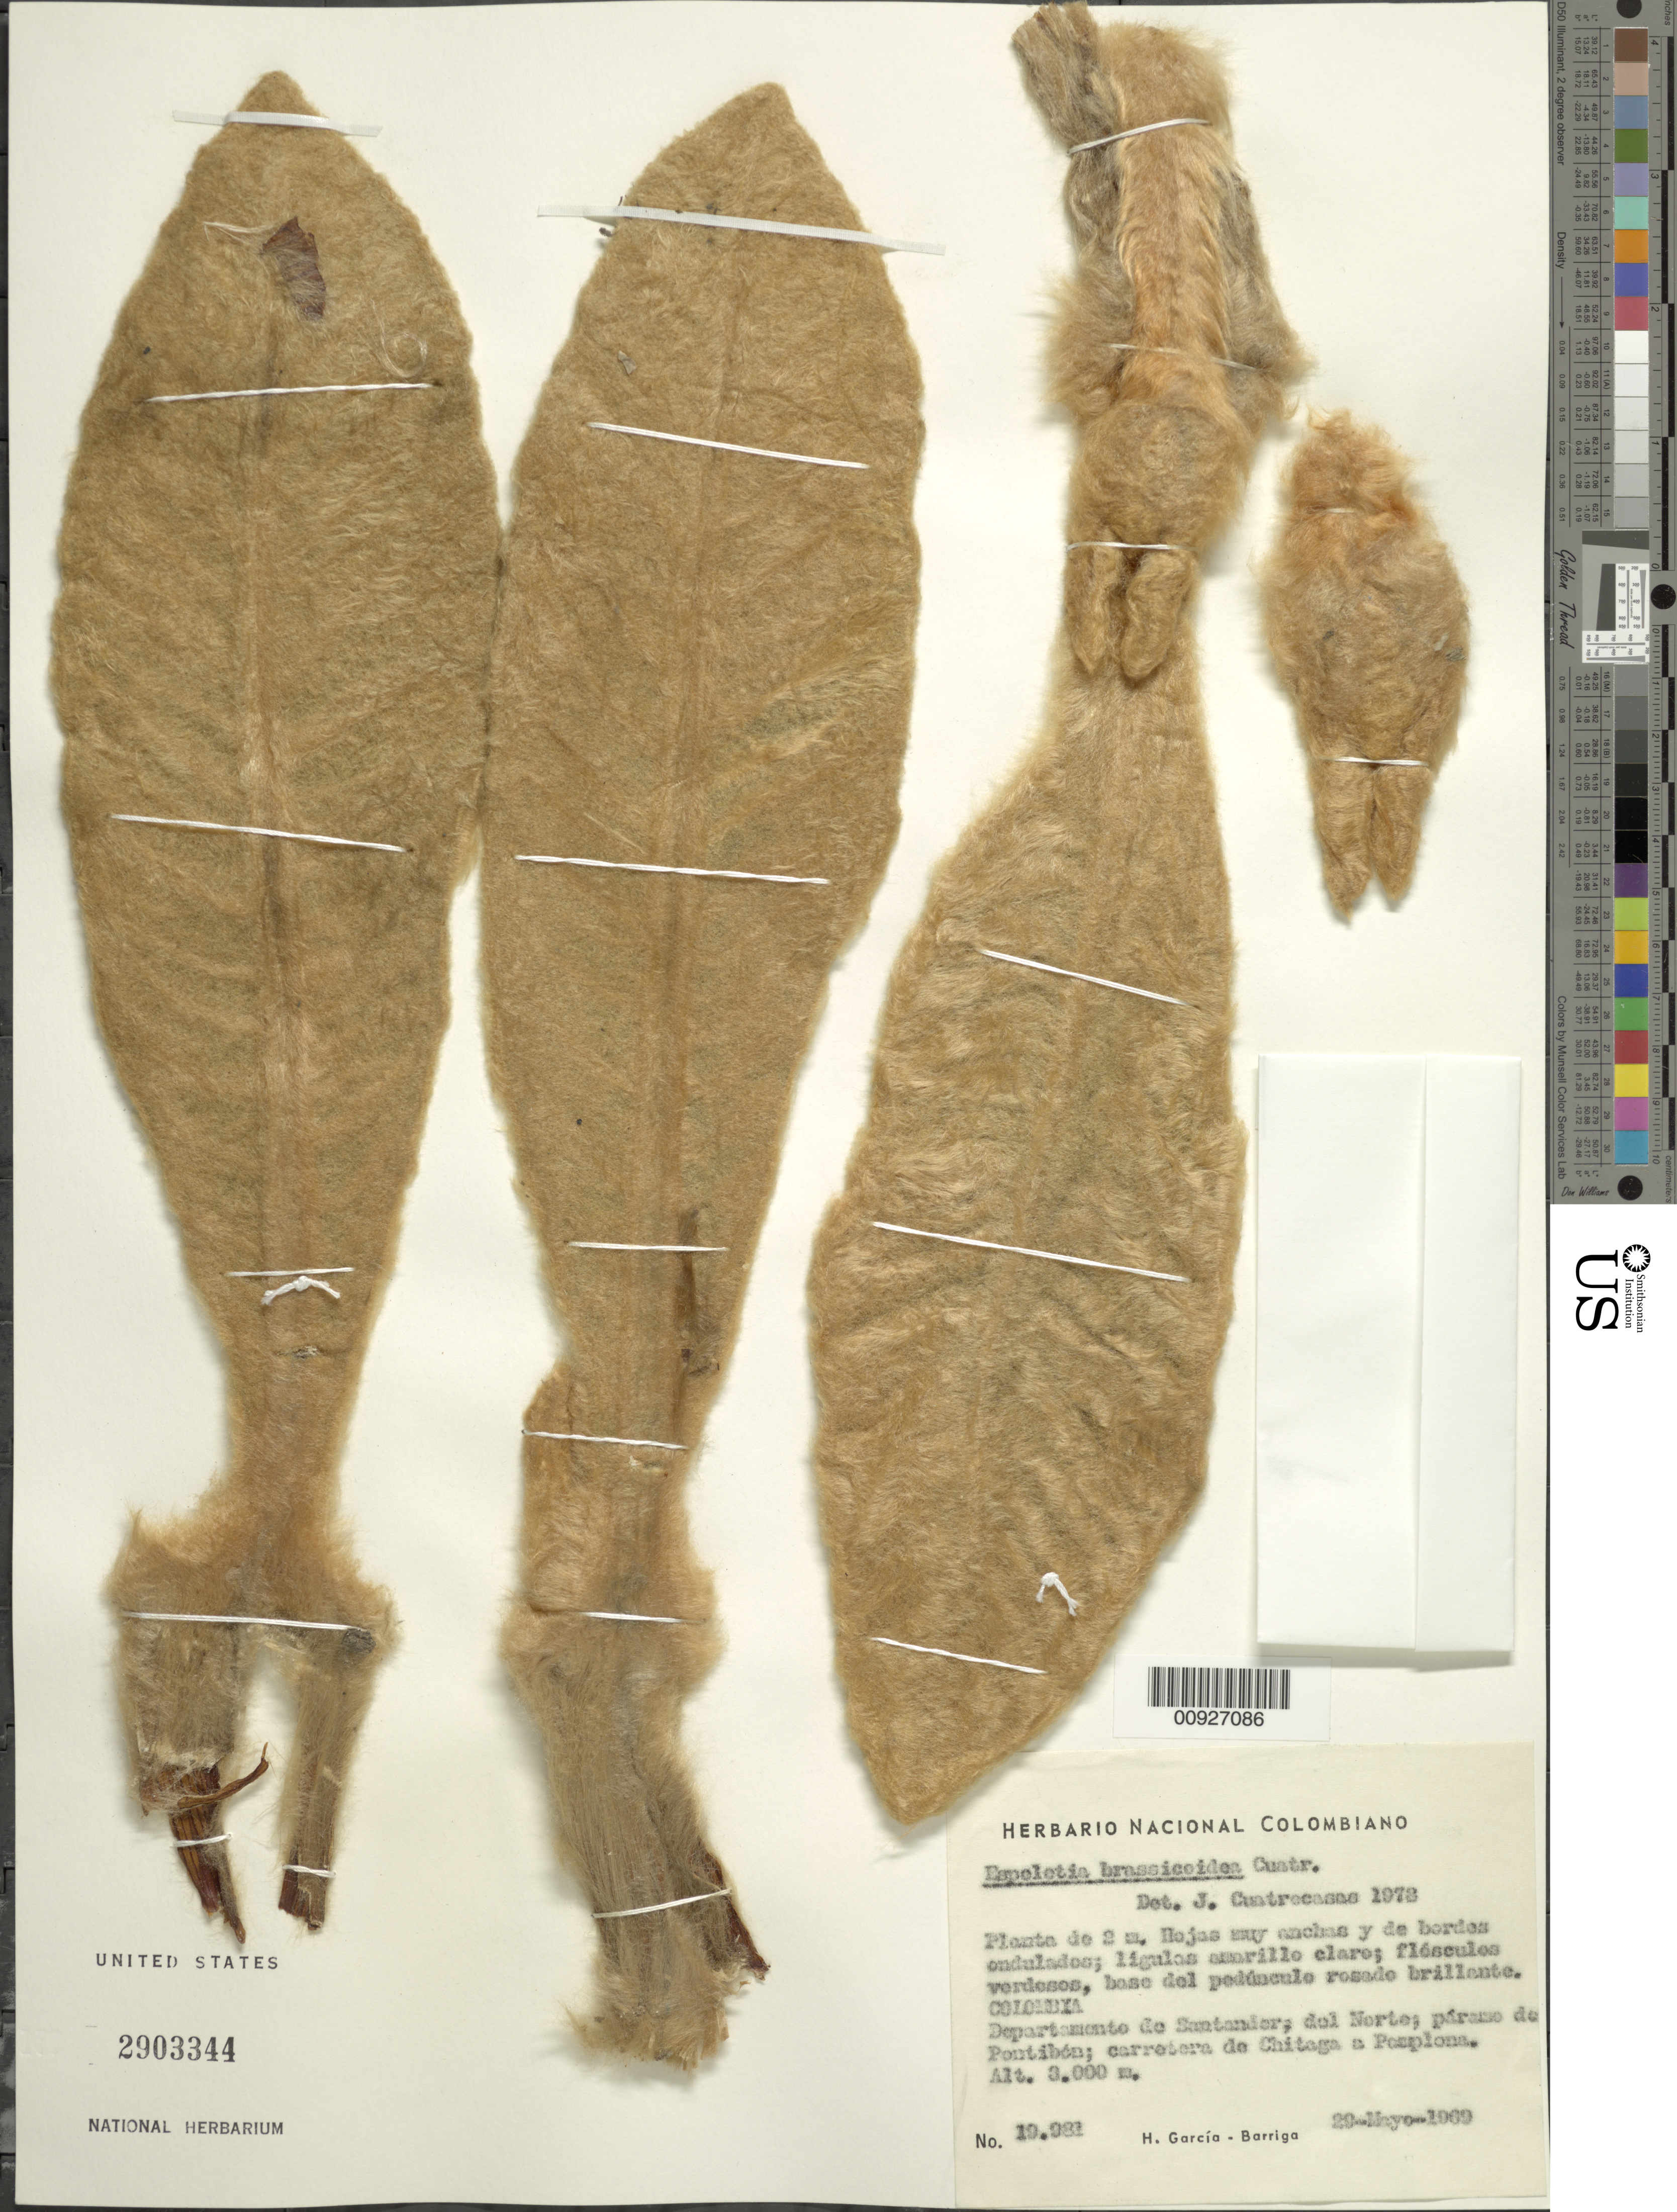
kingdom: Plantae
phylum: Tracheophyta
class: Magnoliopsida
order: Asterales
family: Asteraceae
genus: Espeletia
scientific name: Espeletia brassicoidea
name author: Cuatrec.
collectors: H. García Barriga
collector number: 19981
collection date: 1969-05-29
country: Colombia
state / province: Norte de Santander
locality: P. de Fontibón. Páramo de Fontibón, carretera de Chitaga a Pamplona.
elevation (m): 3000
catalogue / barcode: US 2903344